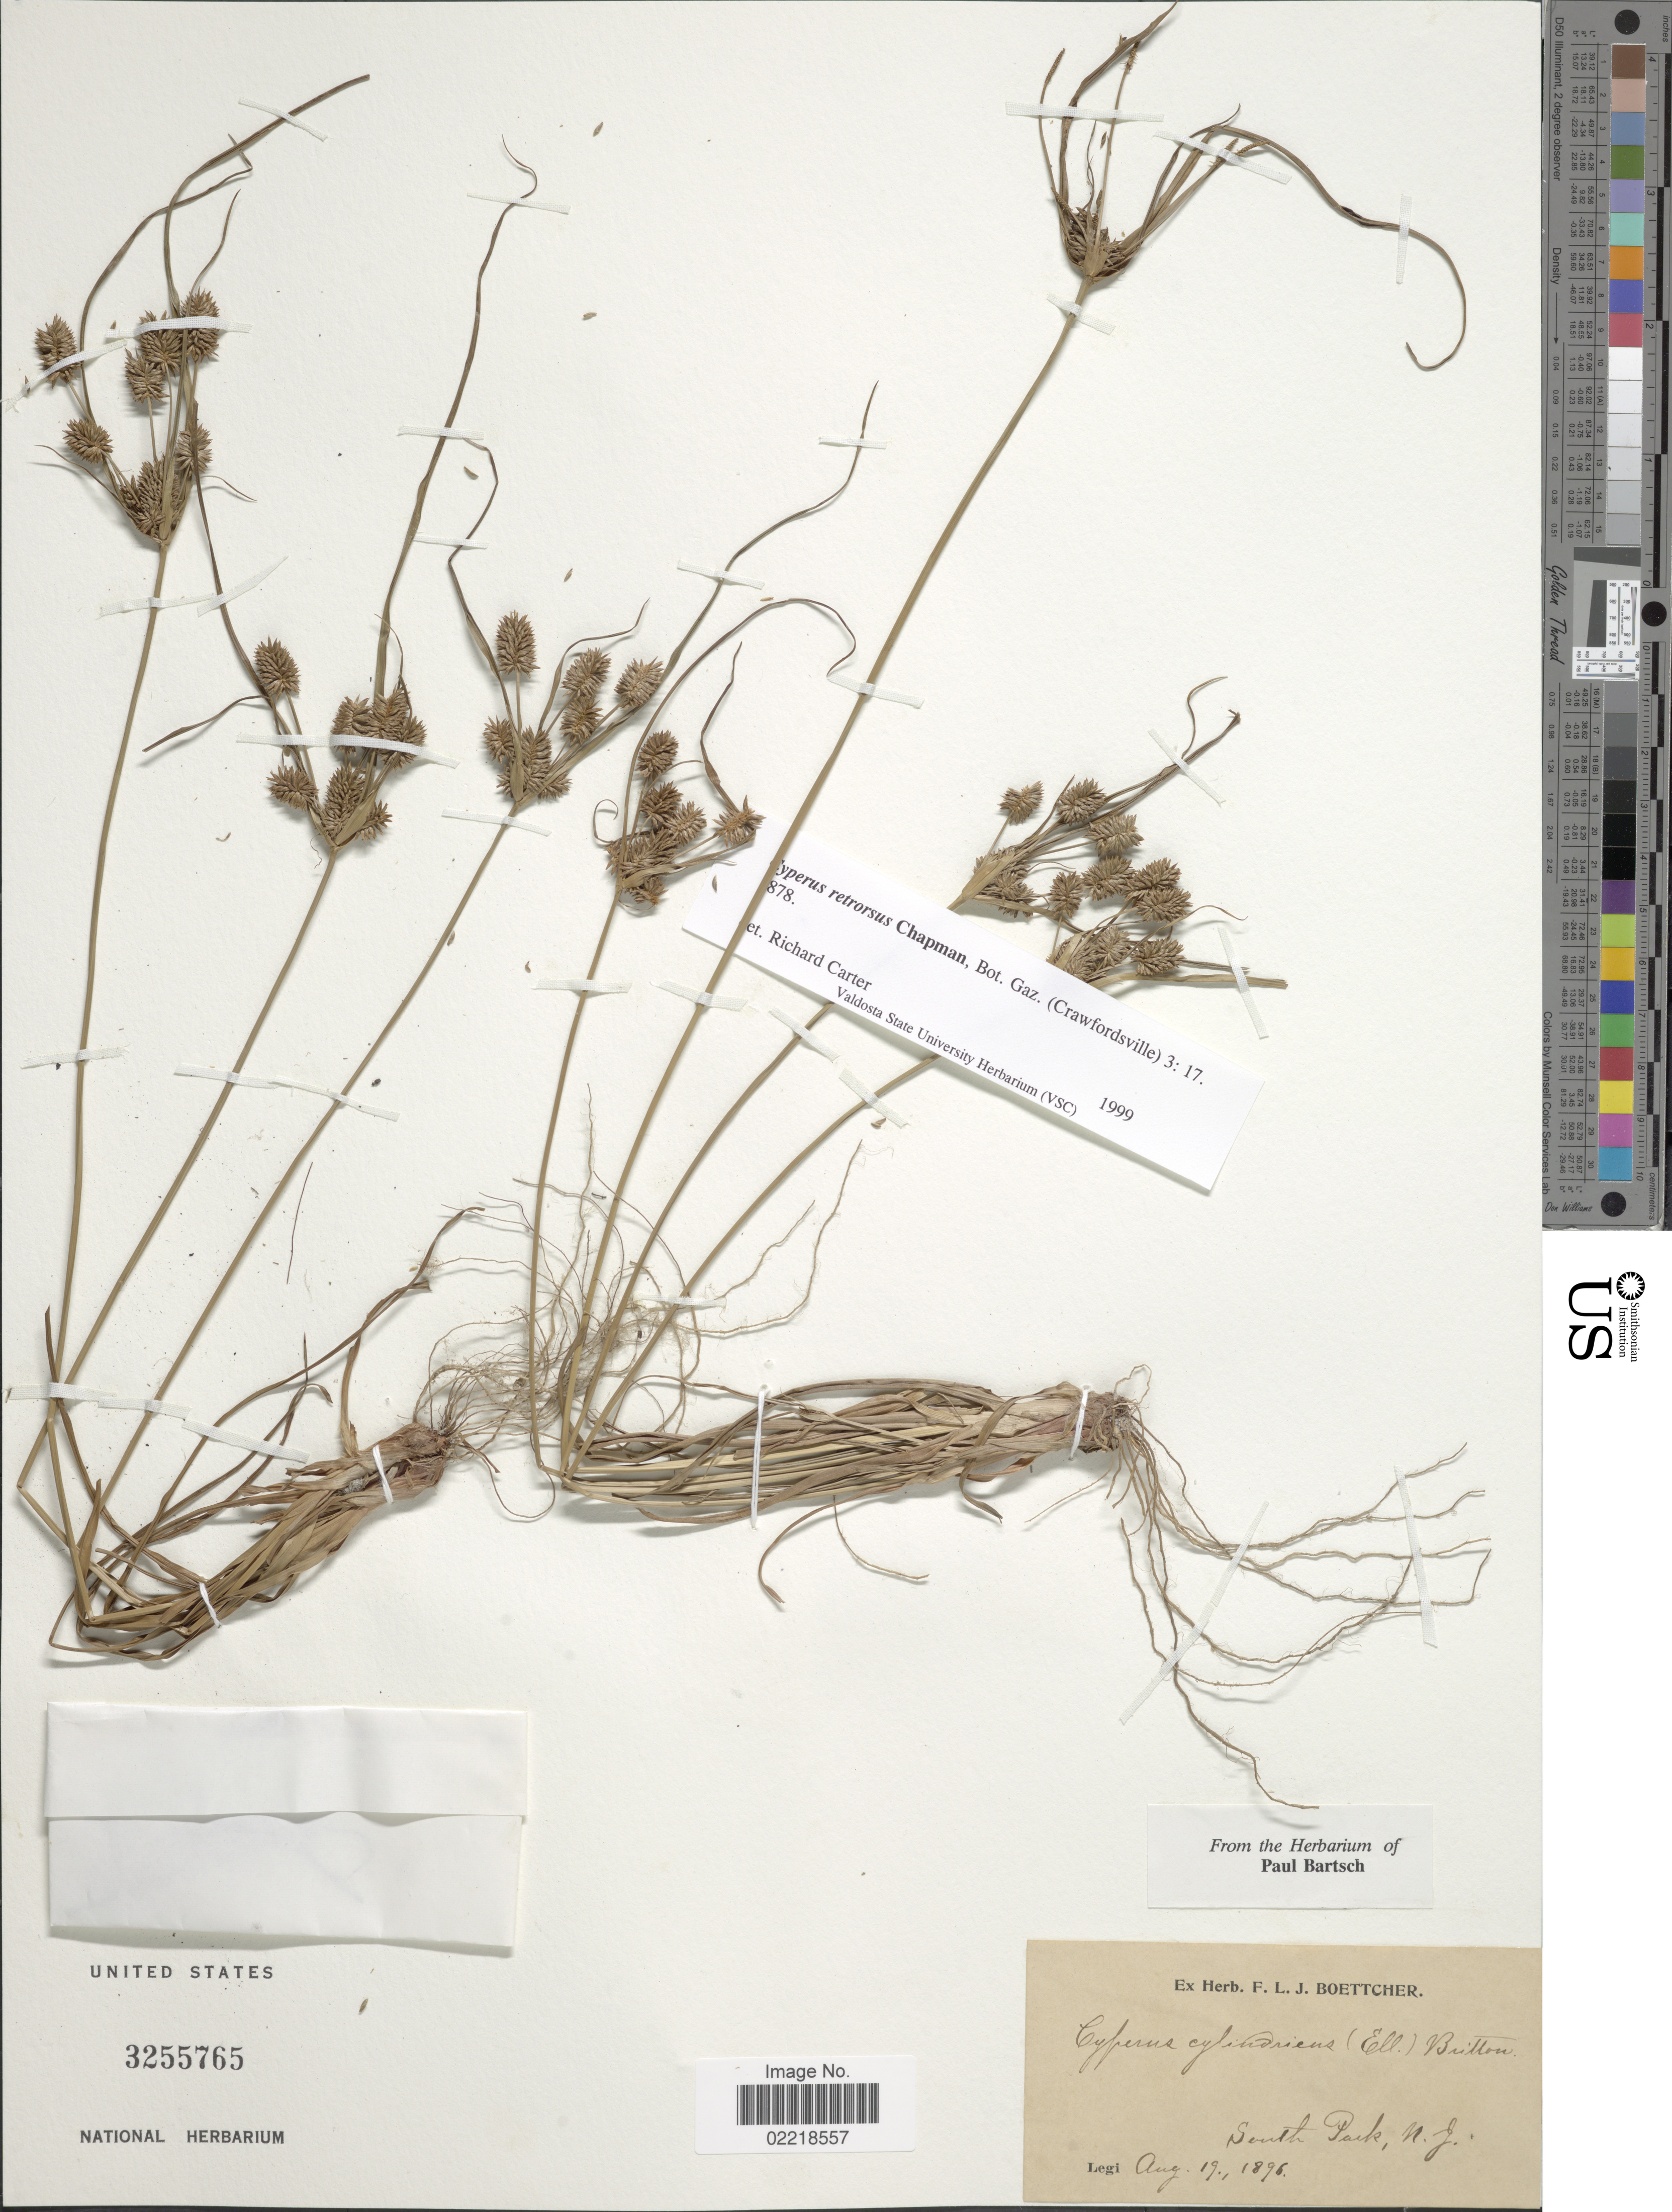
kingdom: Plantae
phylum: Tracheophyta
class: Liliopsida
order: Poales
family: Cyperaceae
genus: Cyperus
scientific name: Cyperus retrorsus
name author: Chapm.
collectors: F. Boettcher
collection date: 1896-08-19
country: United States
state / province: New Jersey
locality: South Park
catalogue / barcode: US 3255765